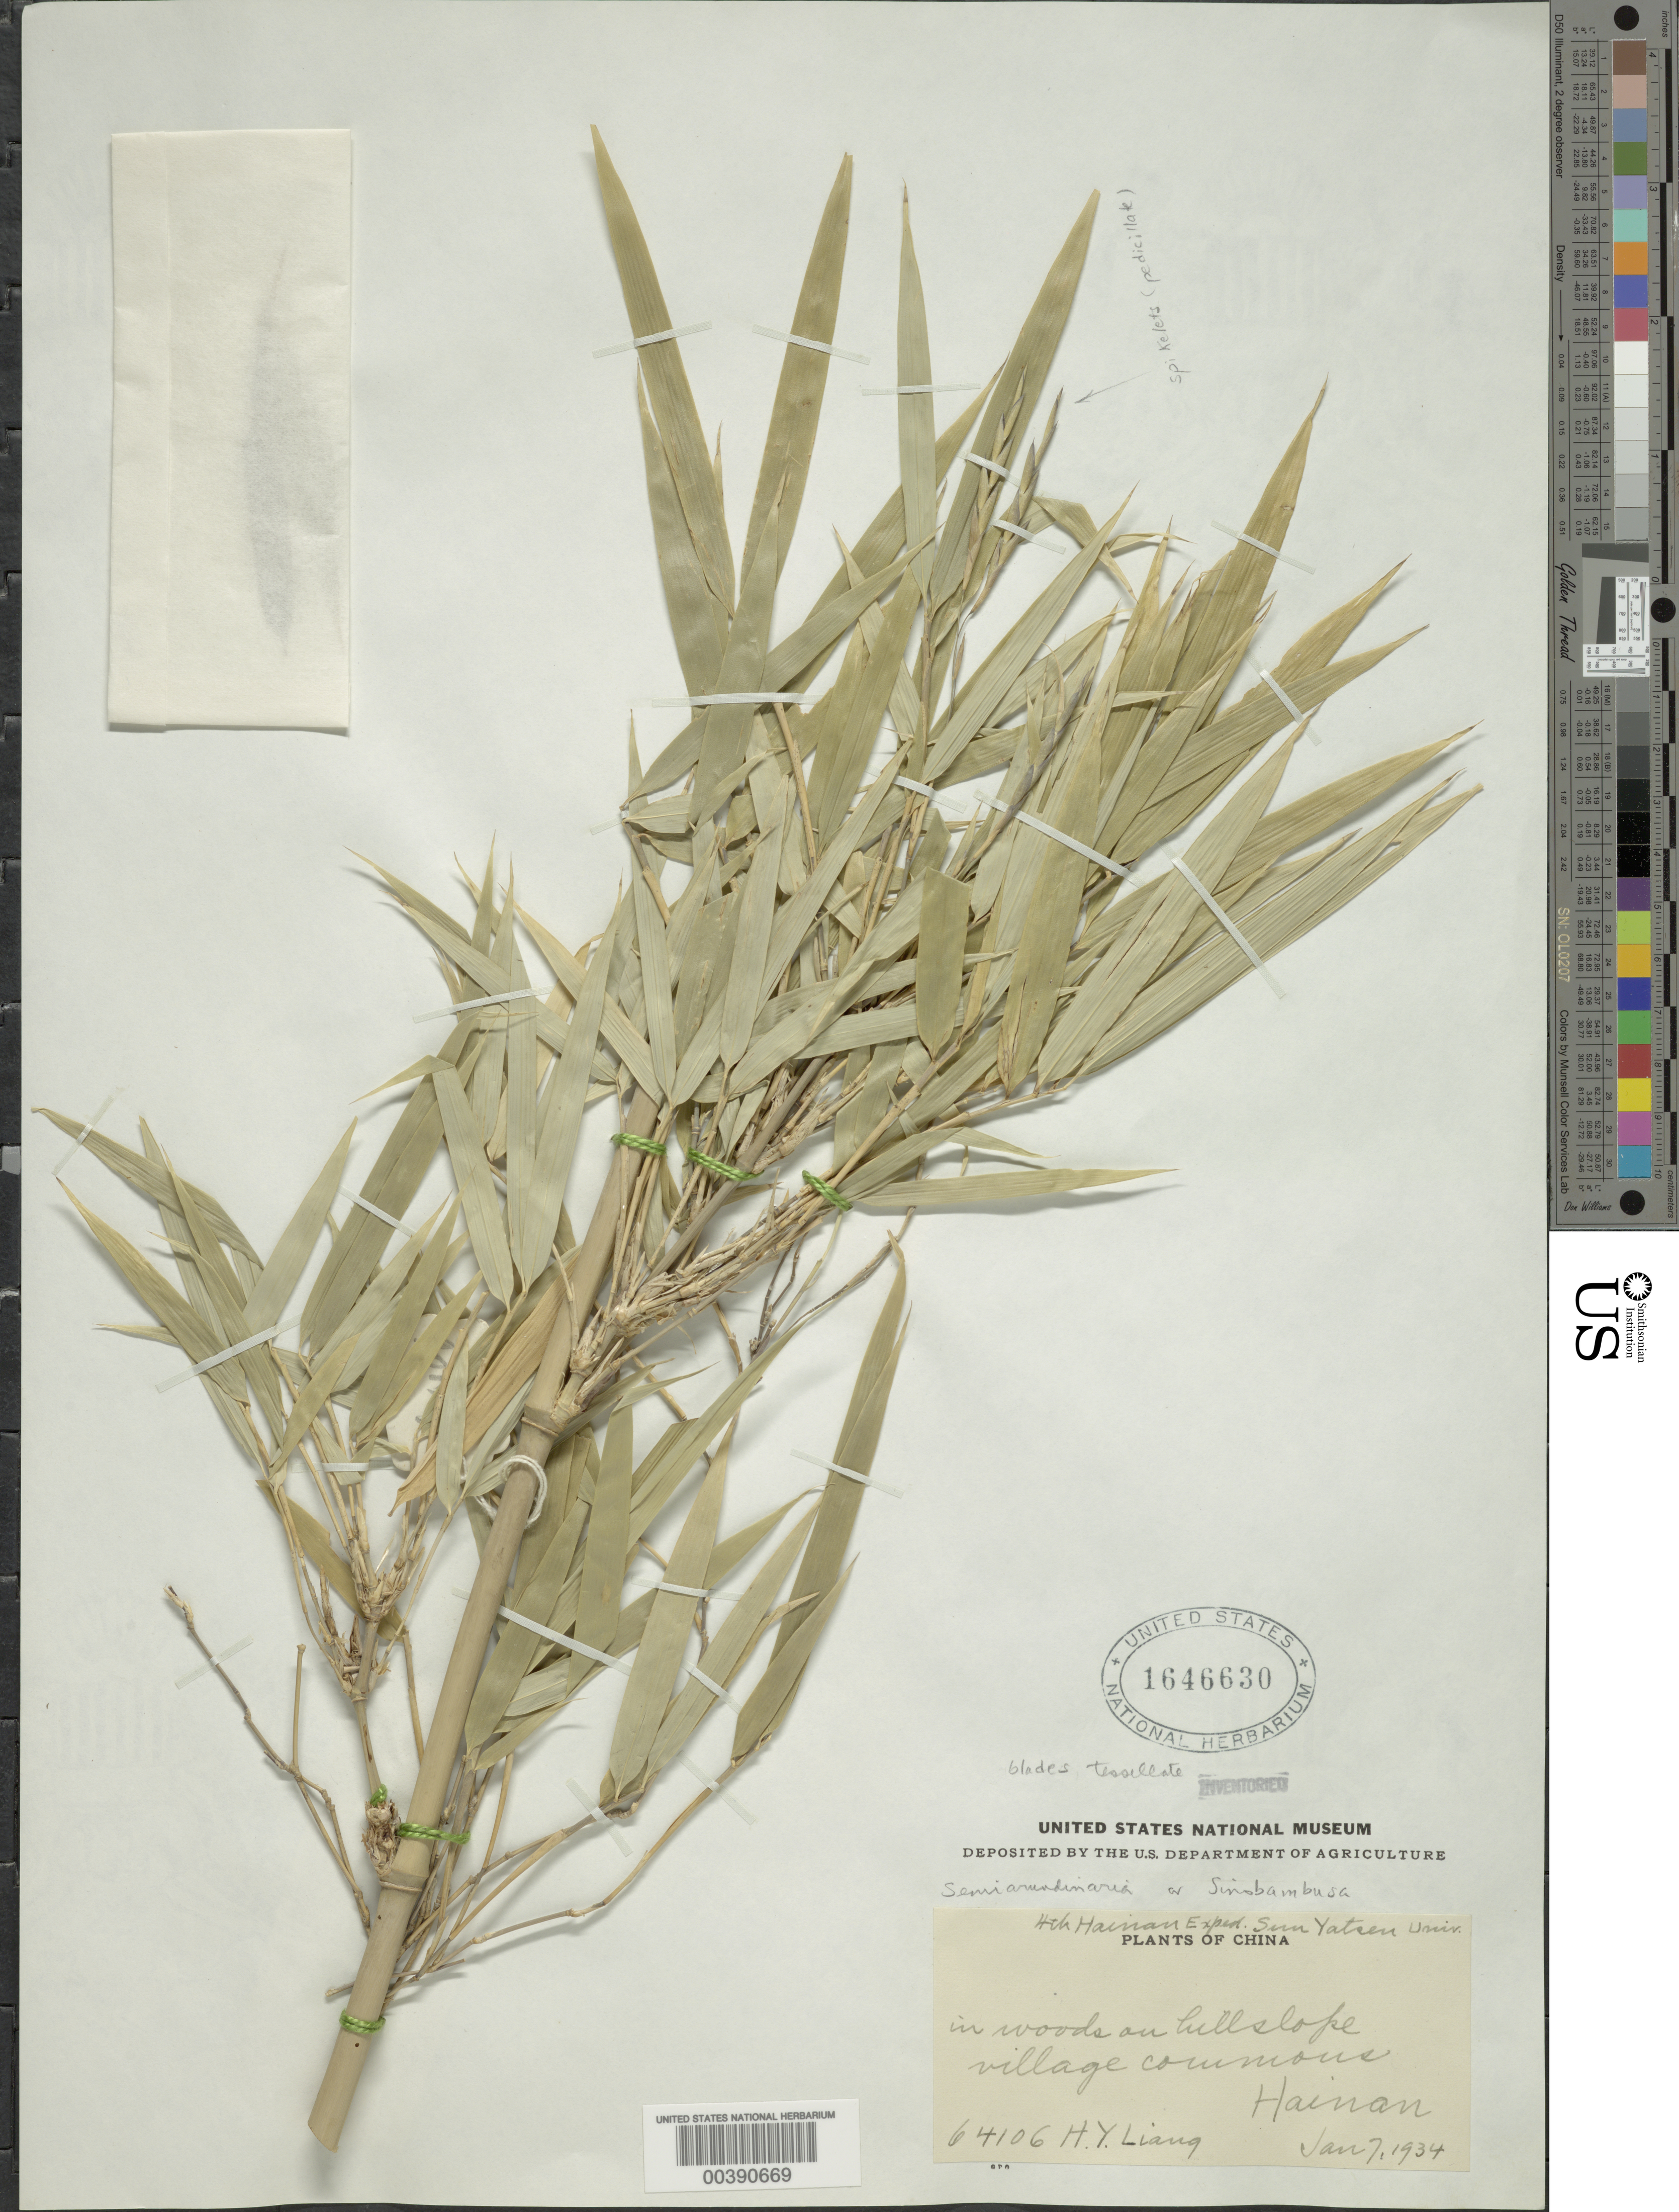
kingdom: Plantae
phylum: Tracheophyta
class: Liliopsida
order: Poales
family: Poaceae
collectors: H. Y. Liang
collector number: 64106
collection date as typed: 07 Jan 1934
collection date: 1934-01-07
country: China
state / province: Hainan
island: Hainan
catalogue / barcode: US 1646630